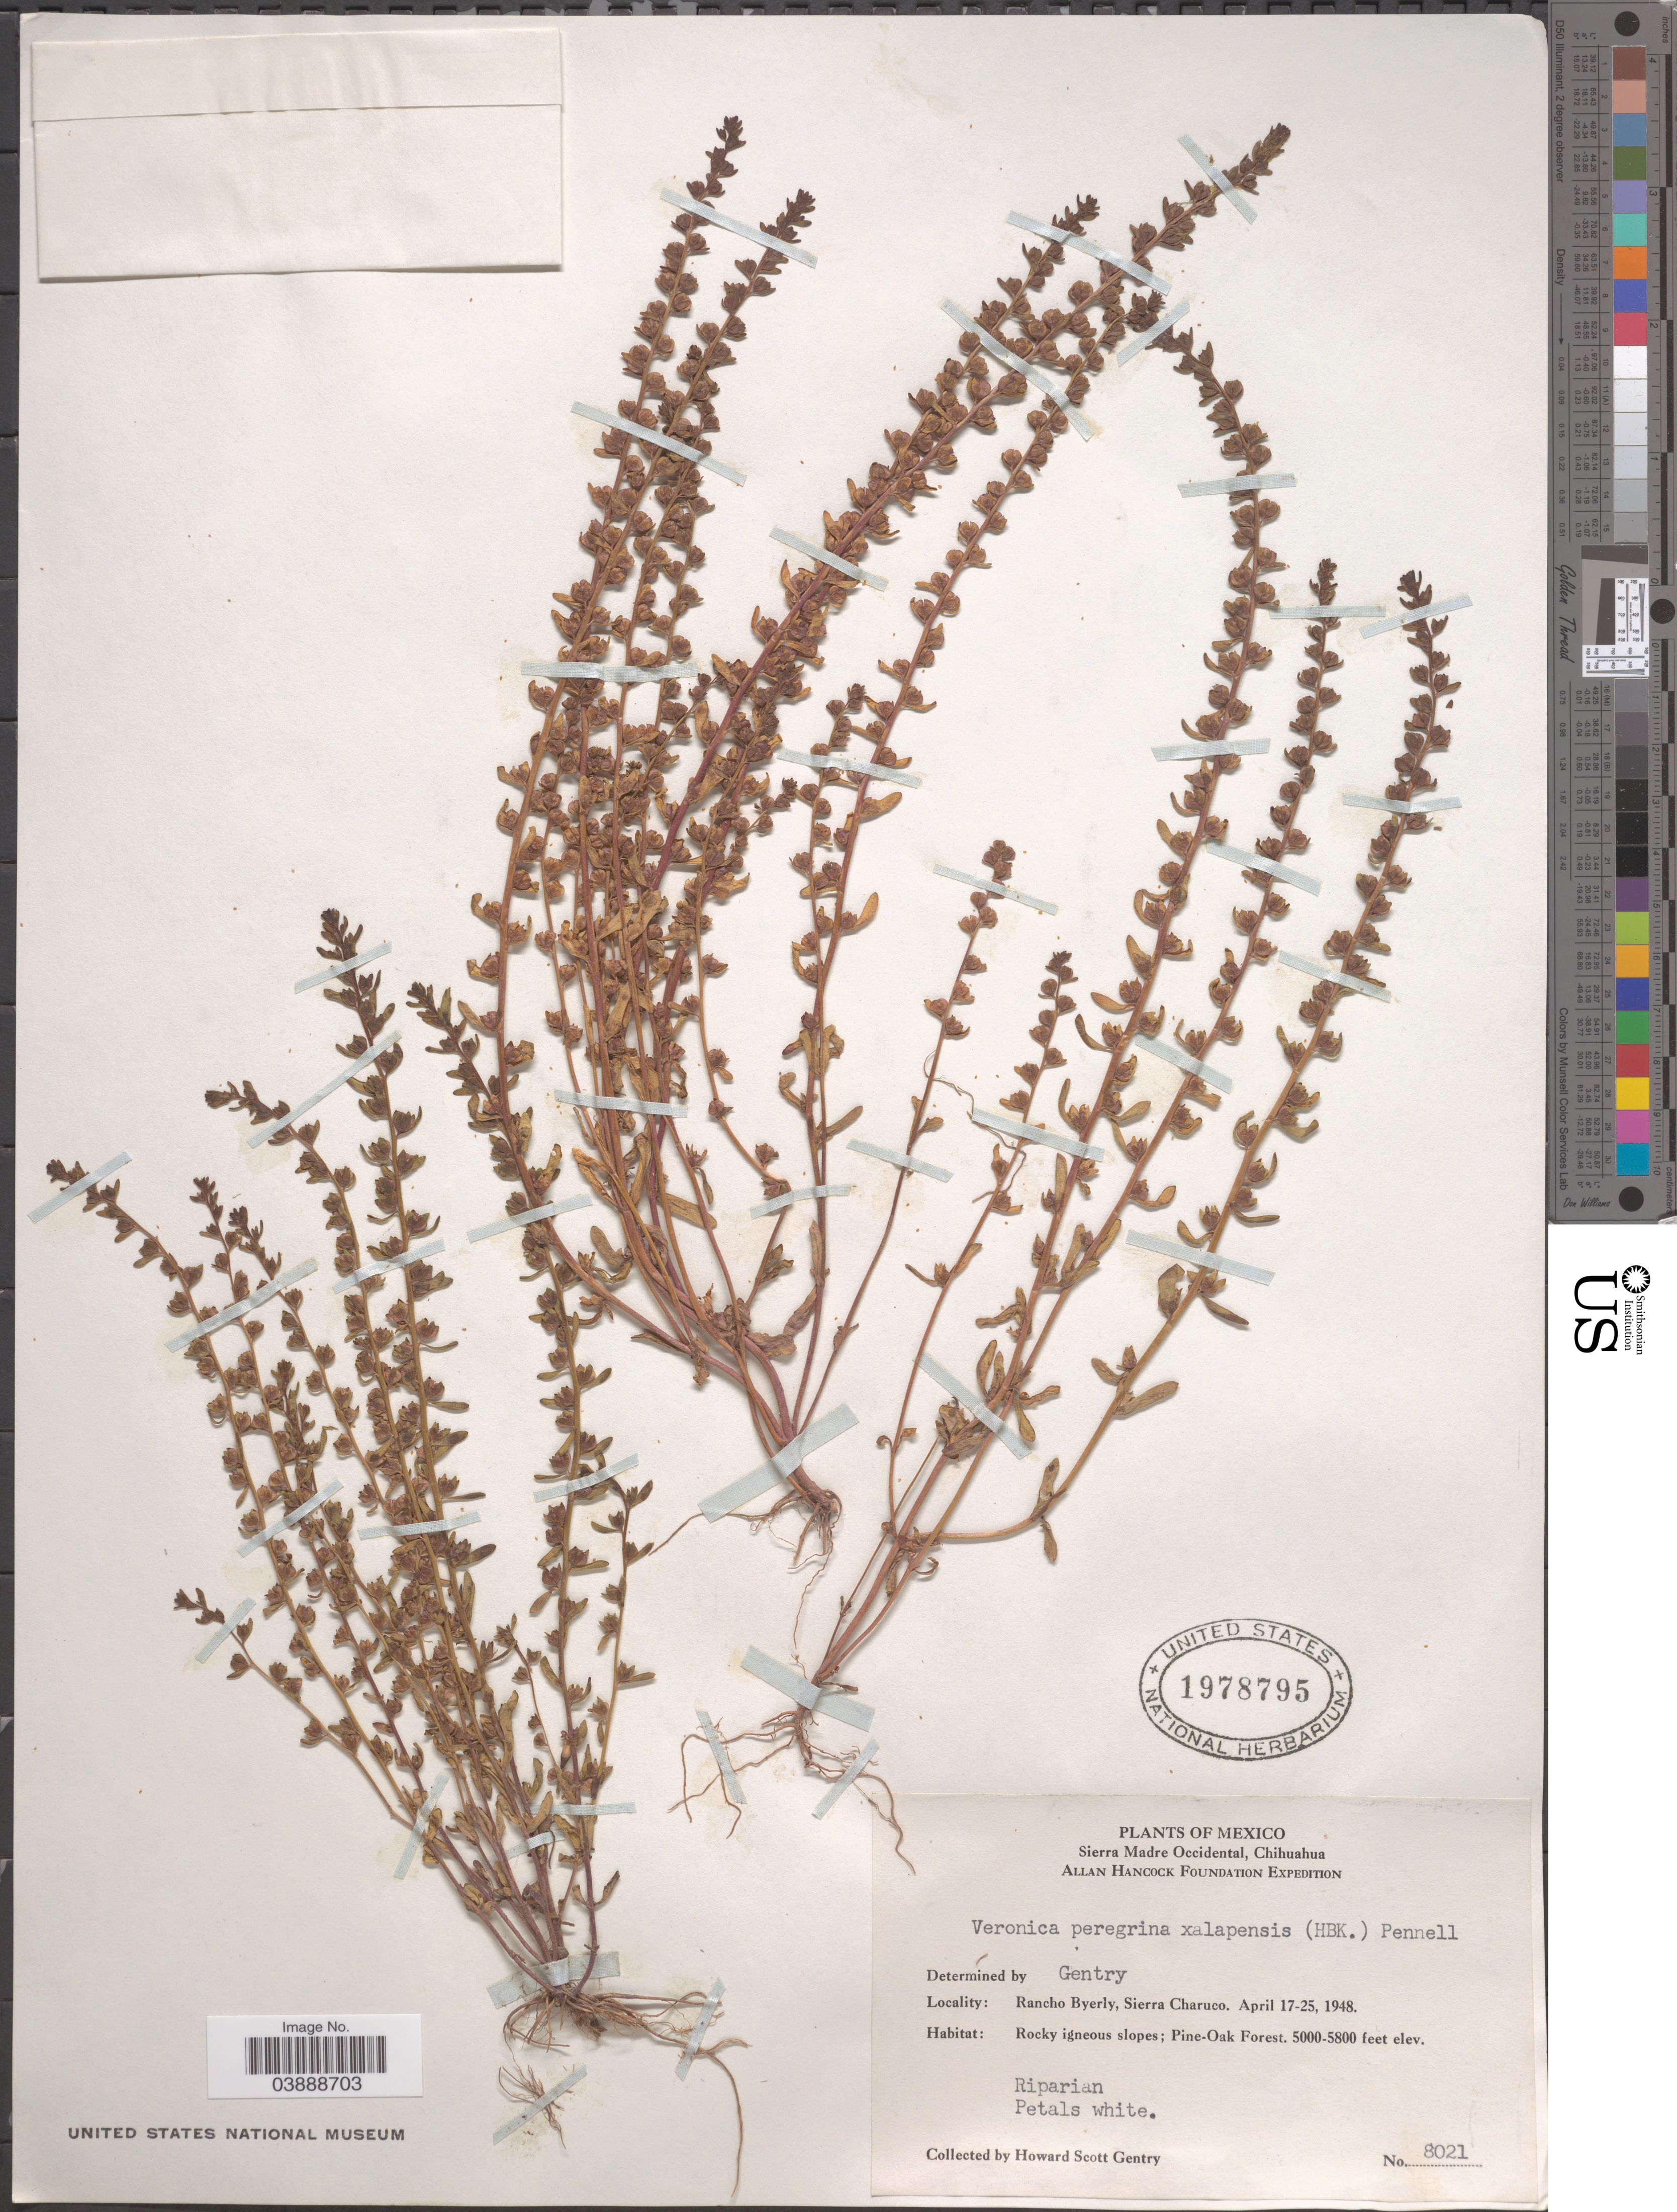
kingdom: Plantae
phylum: Tracheophyta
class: Magnoliopsida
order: Lamiales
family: Plantaginaceae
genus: Veronica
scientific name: Veronica peregrina subsp. xalapensis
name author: (Kunth) Pennell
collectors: H. S. Gentry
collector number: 8021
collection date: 1948-04-17/1948-04-25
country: Mexico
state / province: Chihuahua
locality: Sierra Madre Occidental. Rancho Byerly, Sierra Charuco.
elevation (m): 1524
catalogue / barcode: US 1978795